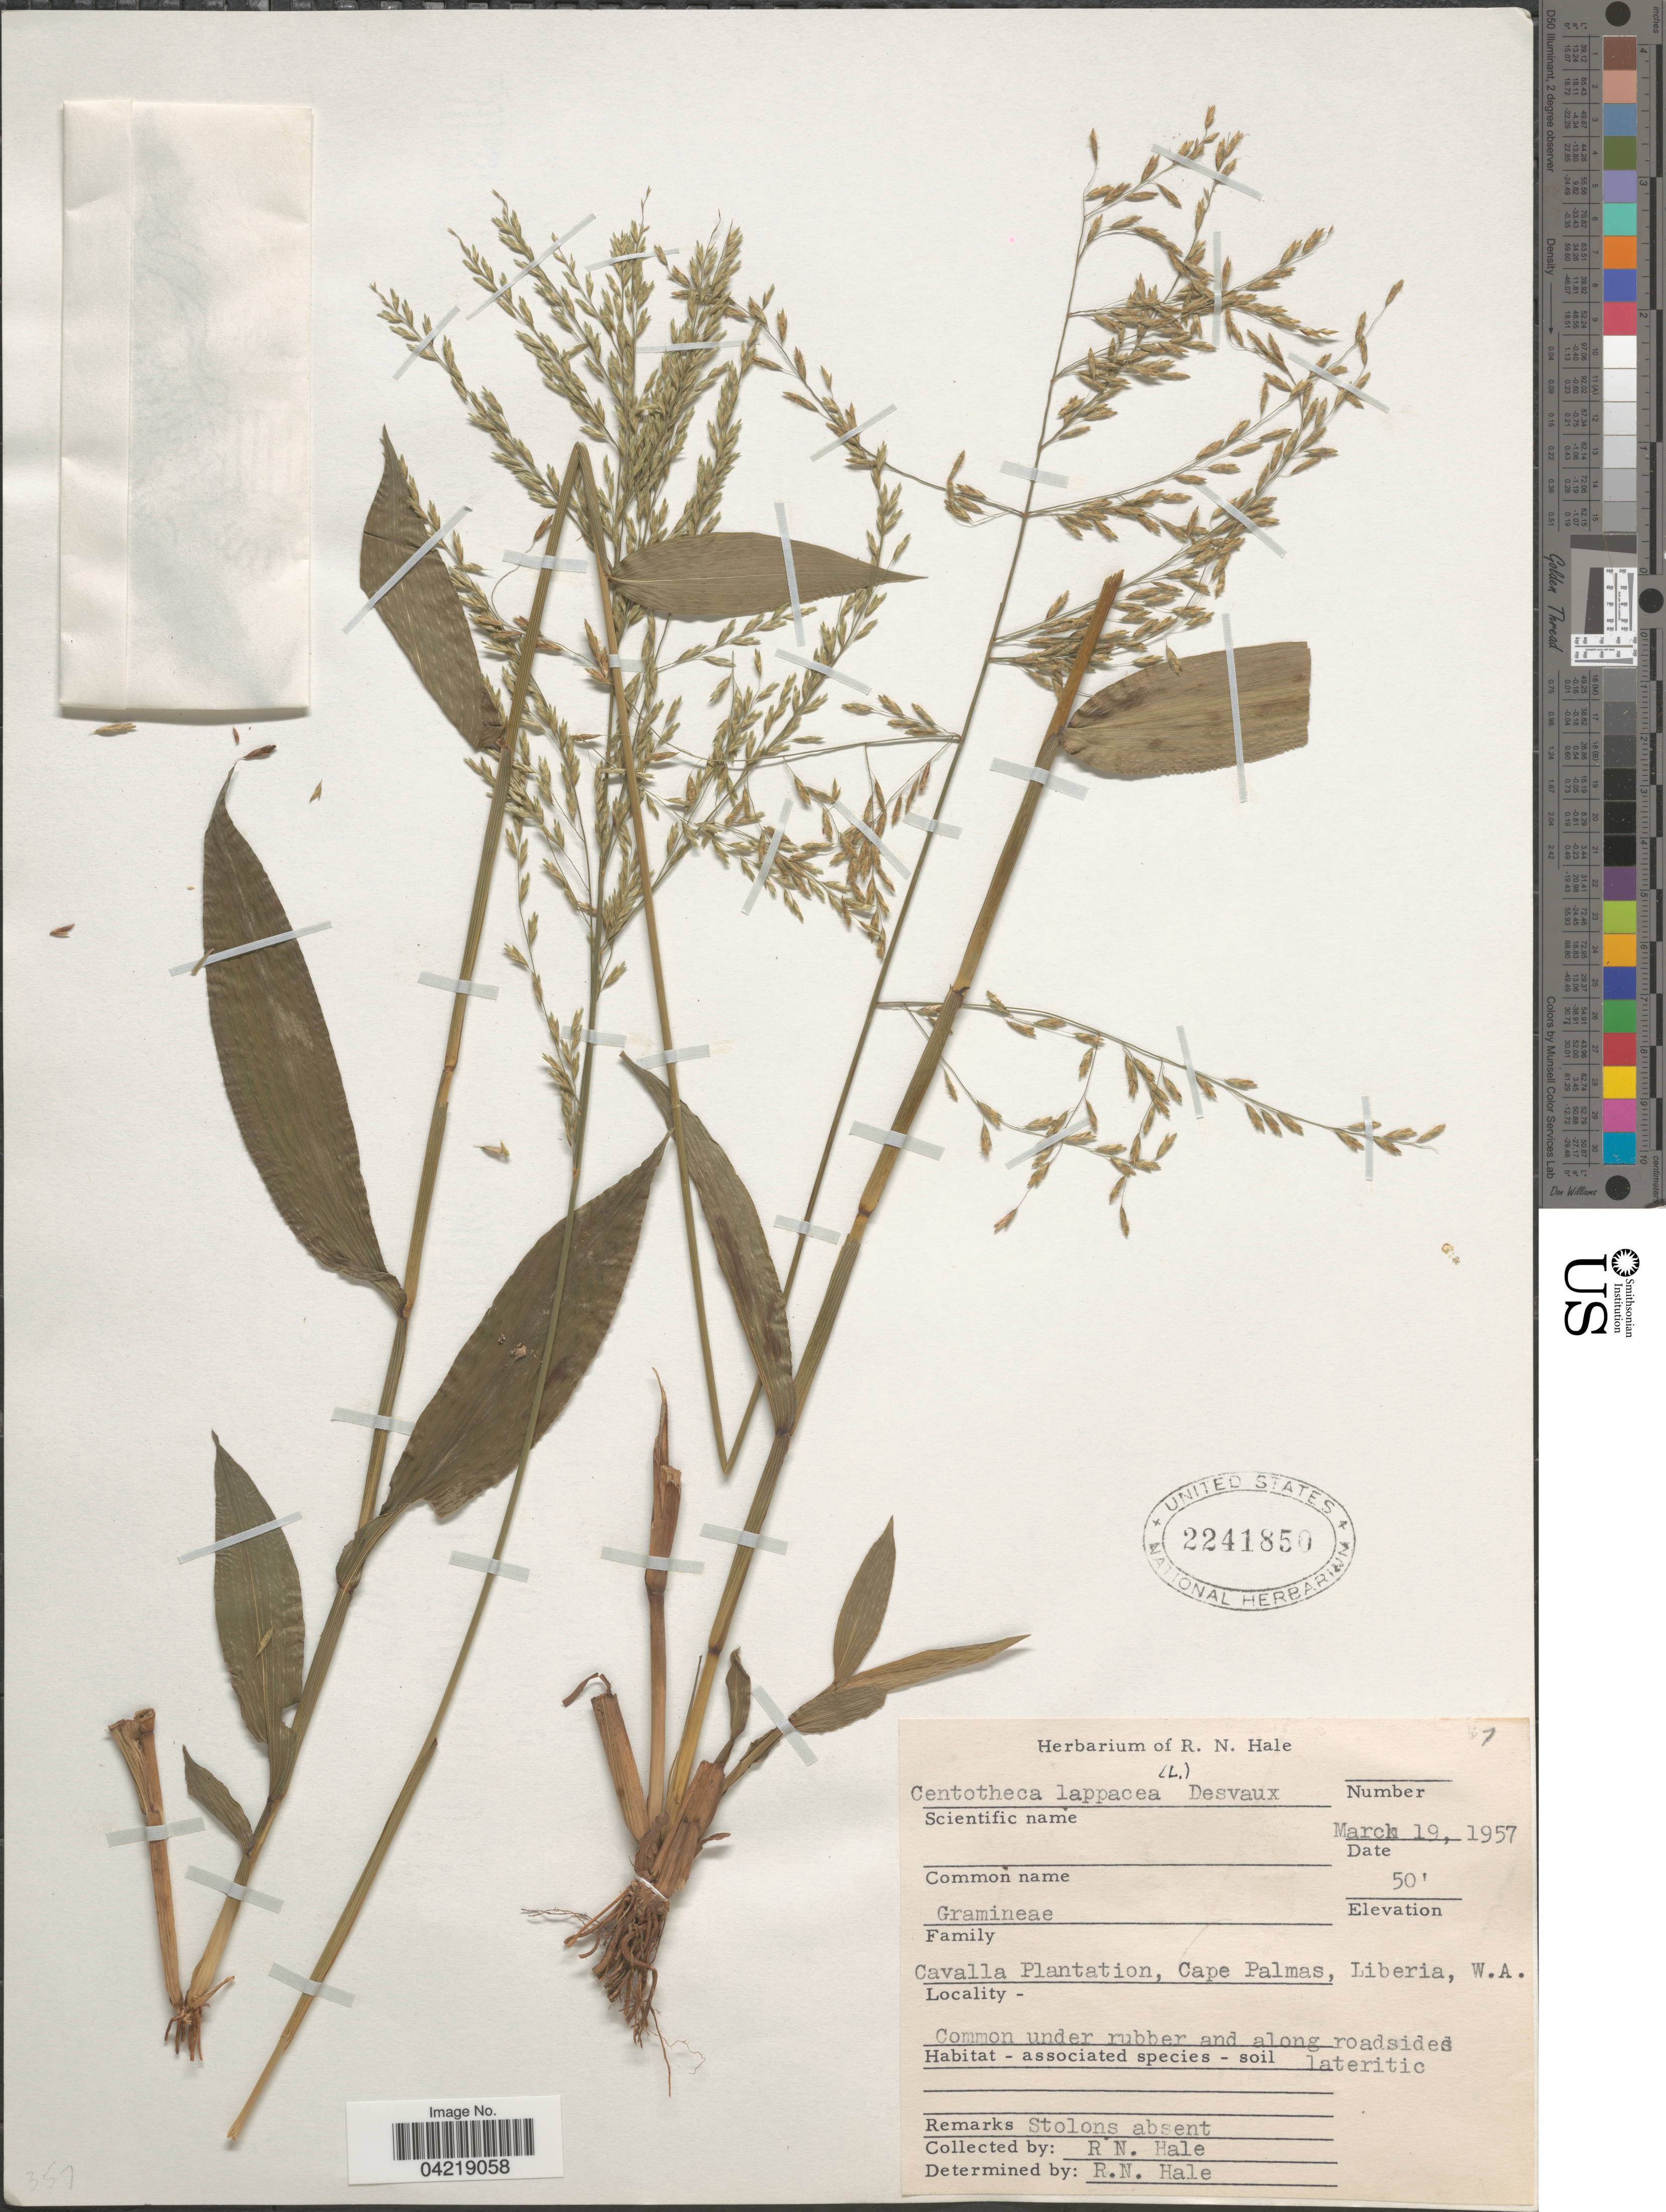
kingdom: Plantae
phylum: Tracheophyta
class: Liliopsida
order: Poales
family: Poaceae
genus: Centotheca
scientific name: Centotheca lappacea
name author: (L.) Desv.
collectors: R. N. Hale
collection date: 1957-03-19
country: Liberia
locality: Cavalla Plantation, Cape Palmas, W.A.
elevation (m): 15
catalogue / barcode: US 2241850